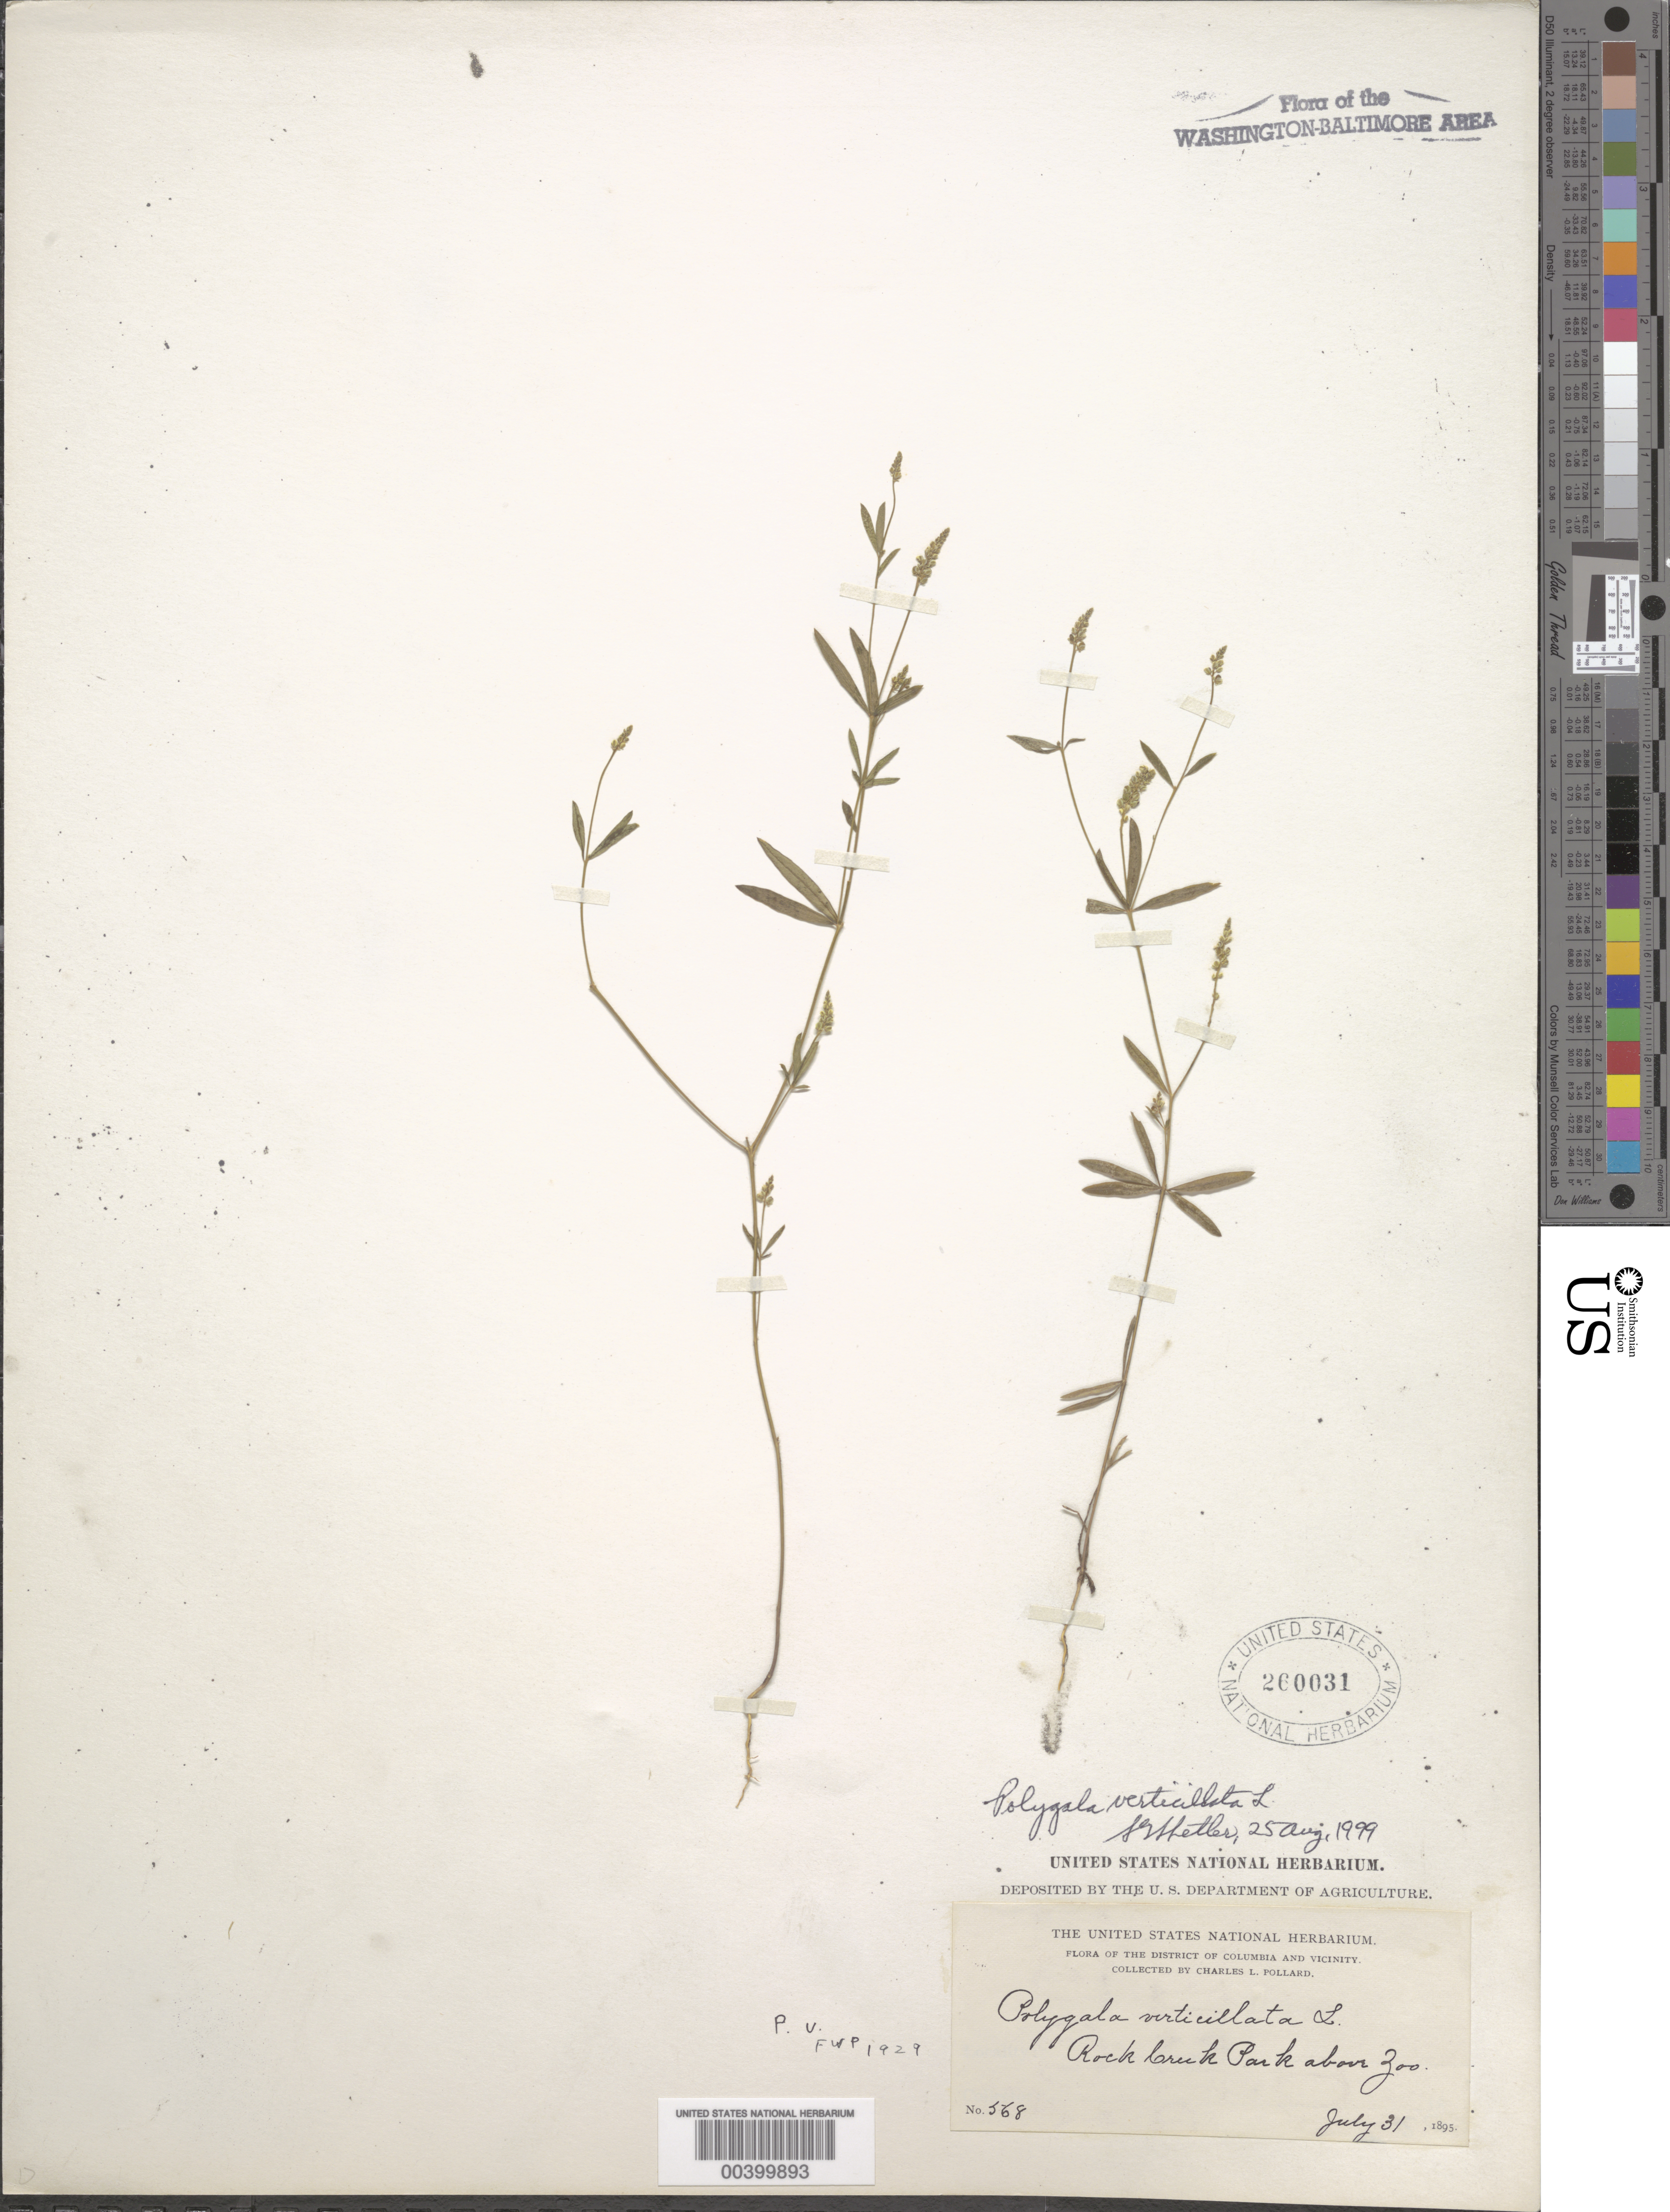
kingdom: Plantae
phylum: Tracheophyta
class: Magnoliopsida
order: Fabales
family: Polygalaceae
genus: Polygala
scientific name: Polygala verticillata var. isocycla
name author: Fernald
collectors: C. L. Pollard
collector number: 568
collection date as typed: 31 Jul 1895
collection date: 1895-07-31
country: United States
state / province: District of Columbia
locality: Rock Creek Park above Zoo Rock Creek Park and Vicinity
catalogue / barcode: US 260031